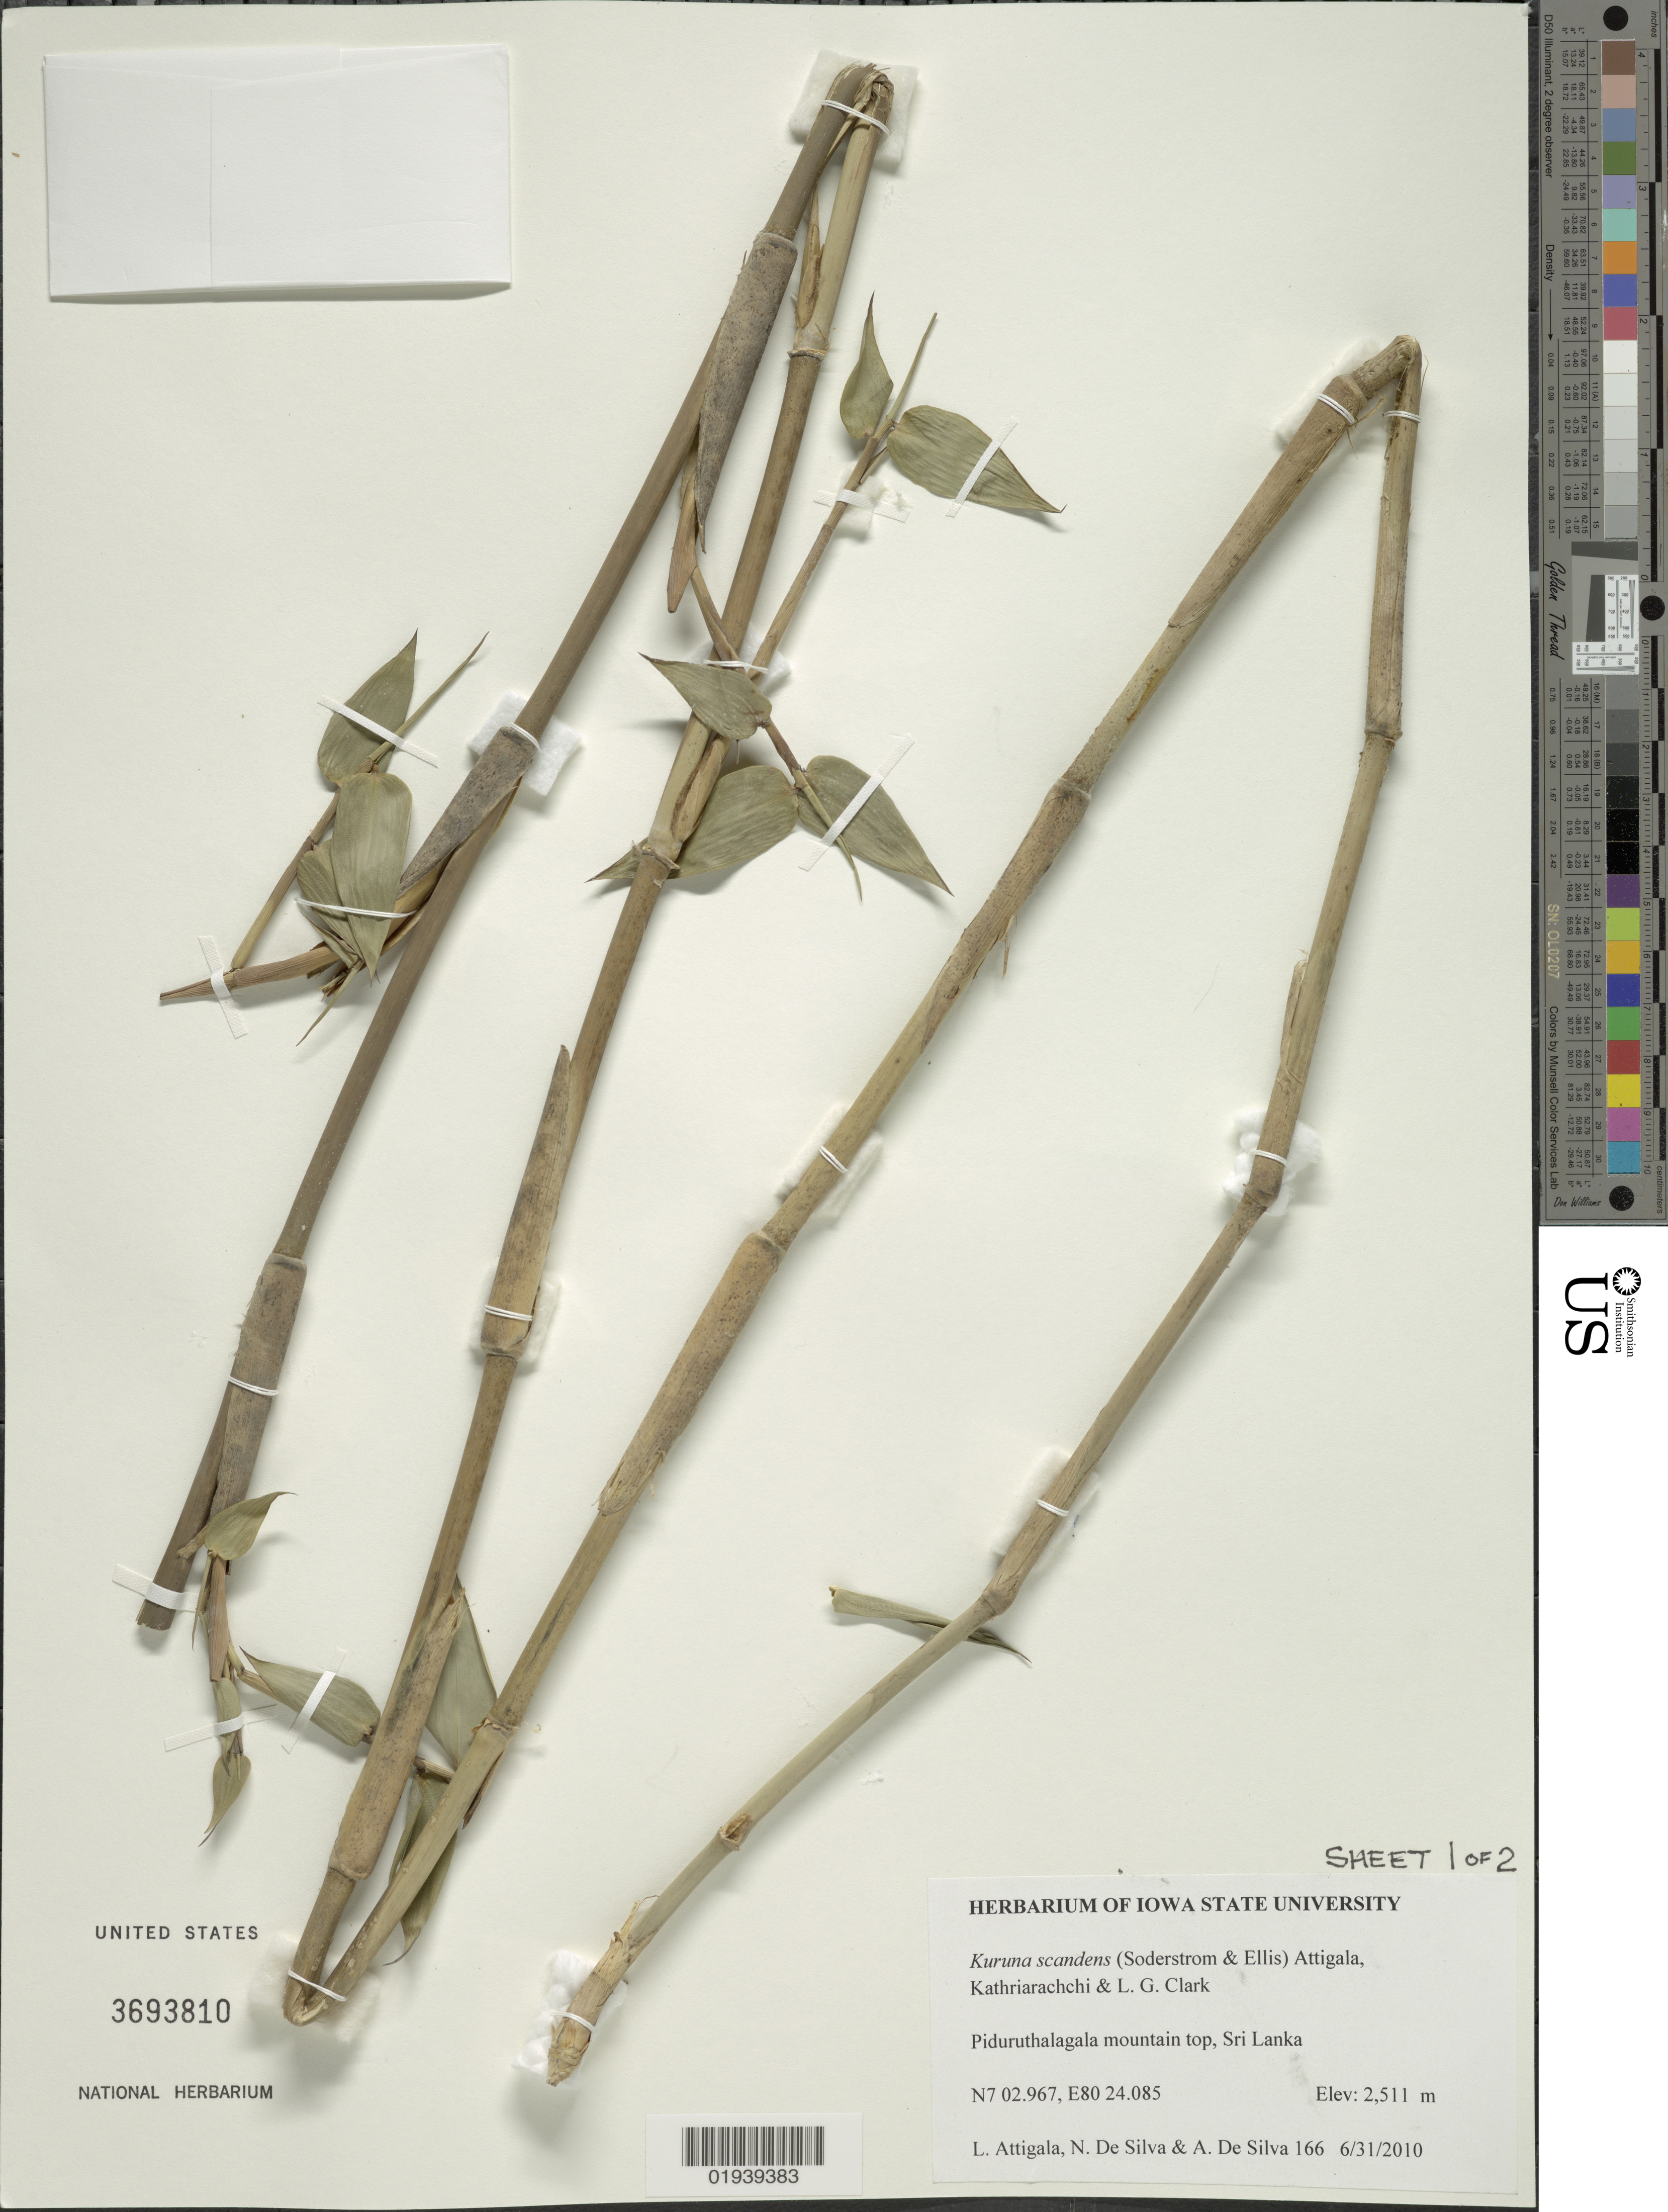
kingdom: Plantae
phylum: Tracheophyta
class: Liliopsida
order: Poales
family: Poaceae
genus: Kuruna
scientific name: Kuruna scandens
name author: (Soderstr. & R.P. Ellis) Attigala et al.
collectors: L. Attigala, A. De Silva & N. De Silva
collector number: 166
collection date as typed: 6/31/2010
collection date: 2010-06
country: Sri Lanka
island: Sri Lanka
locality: Piduruthalagala mountain top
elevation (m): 2511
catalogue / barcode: US 3693810